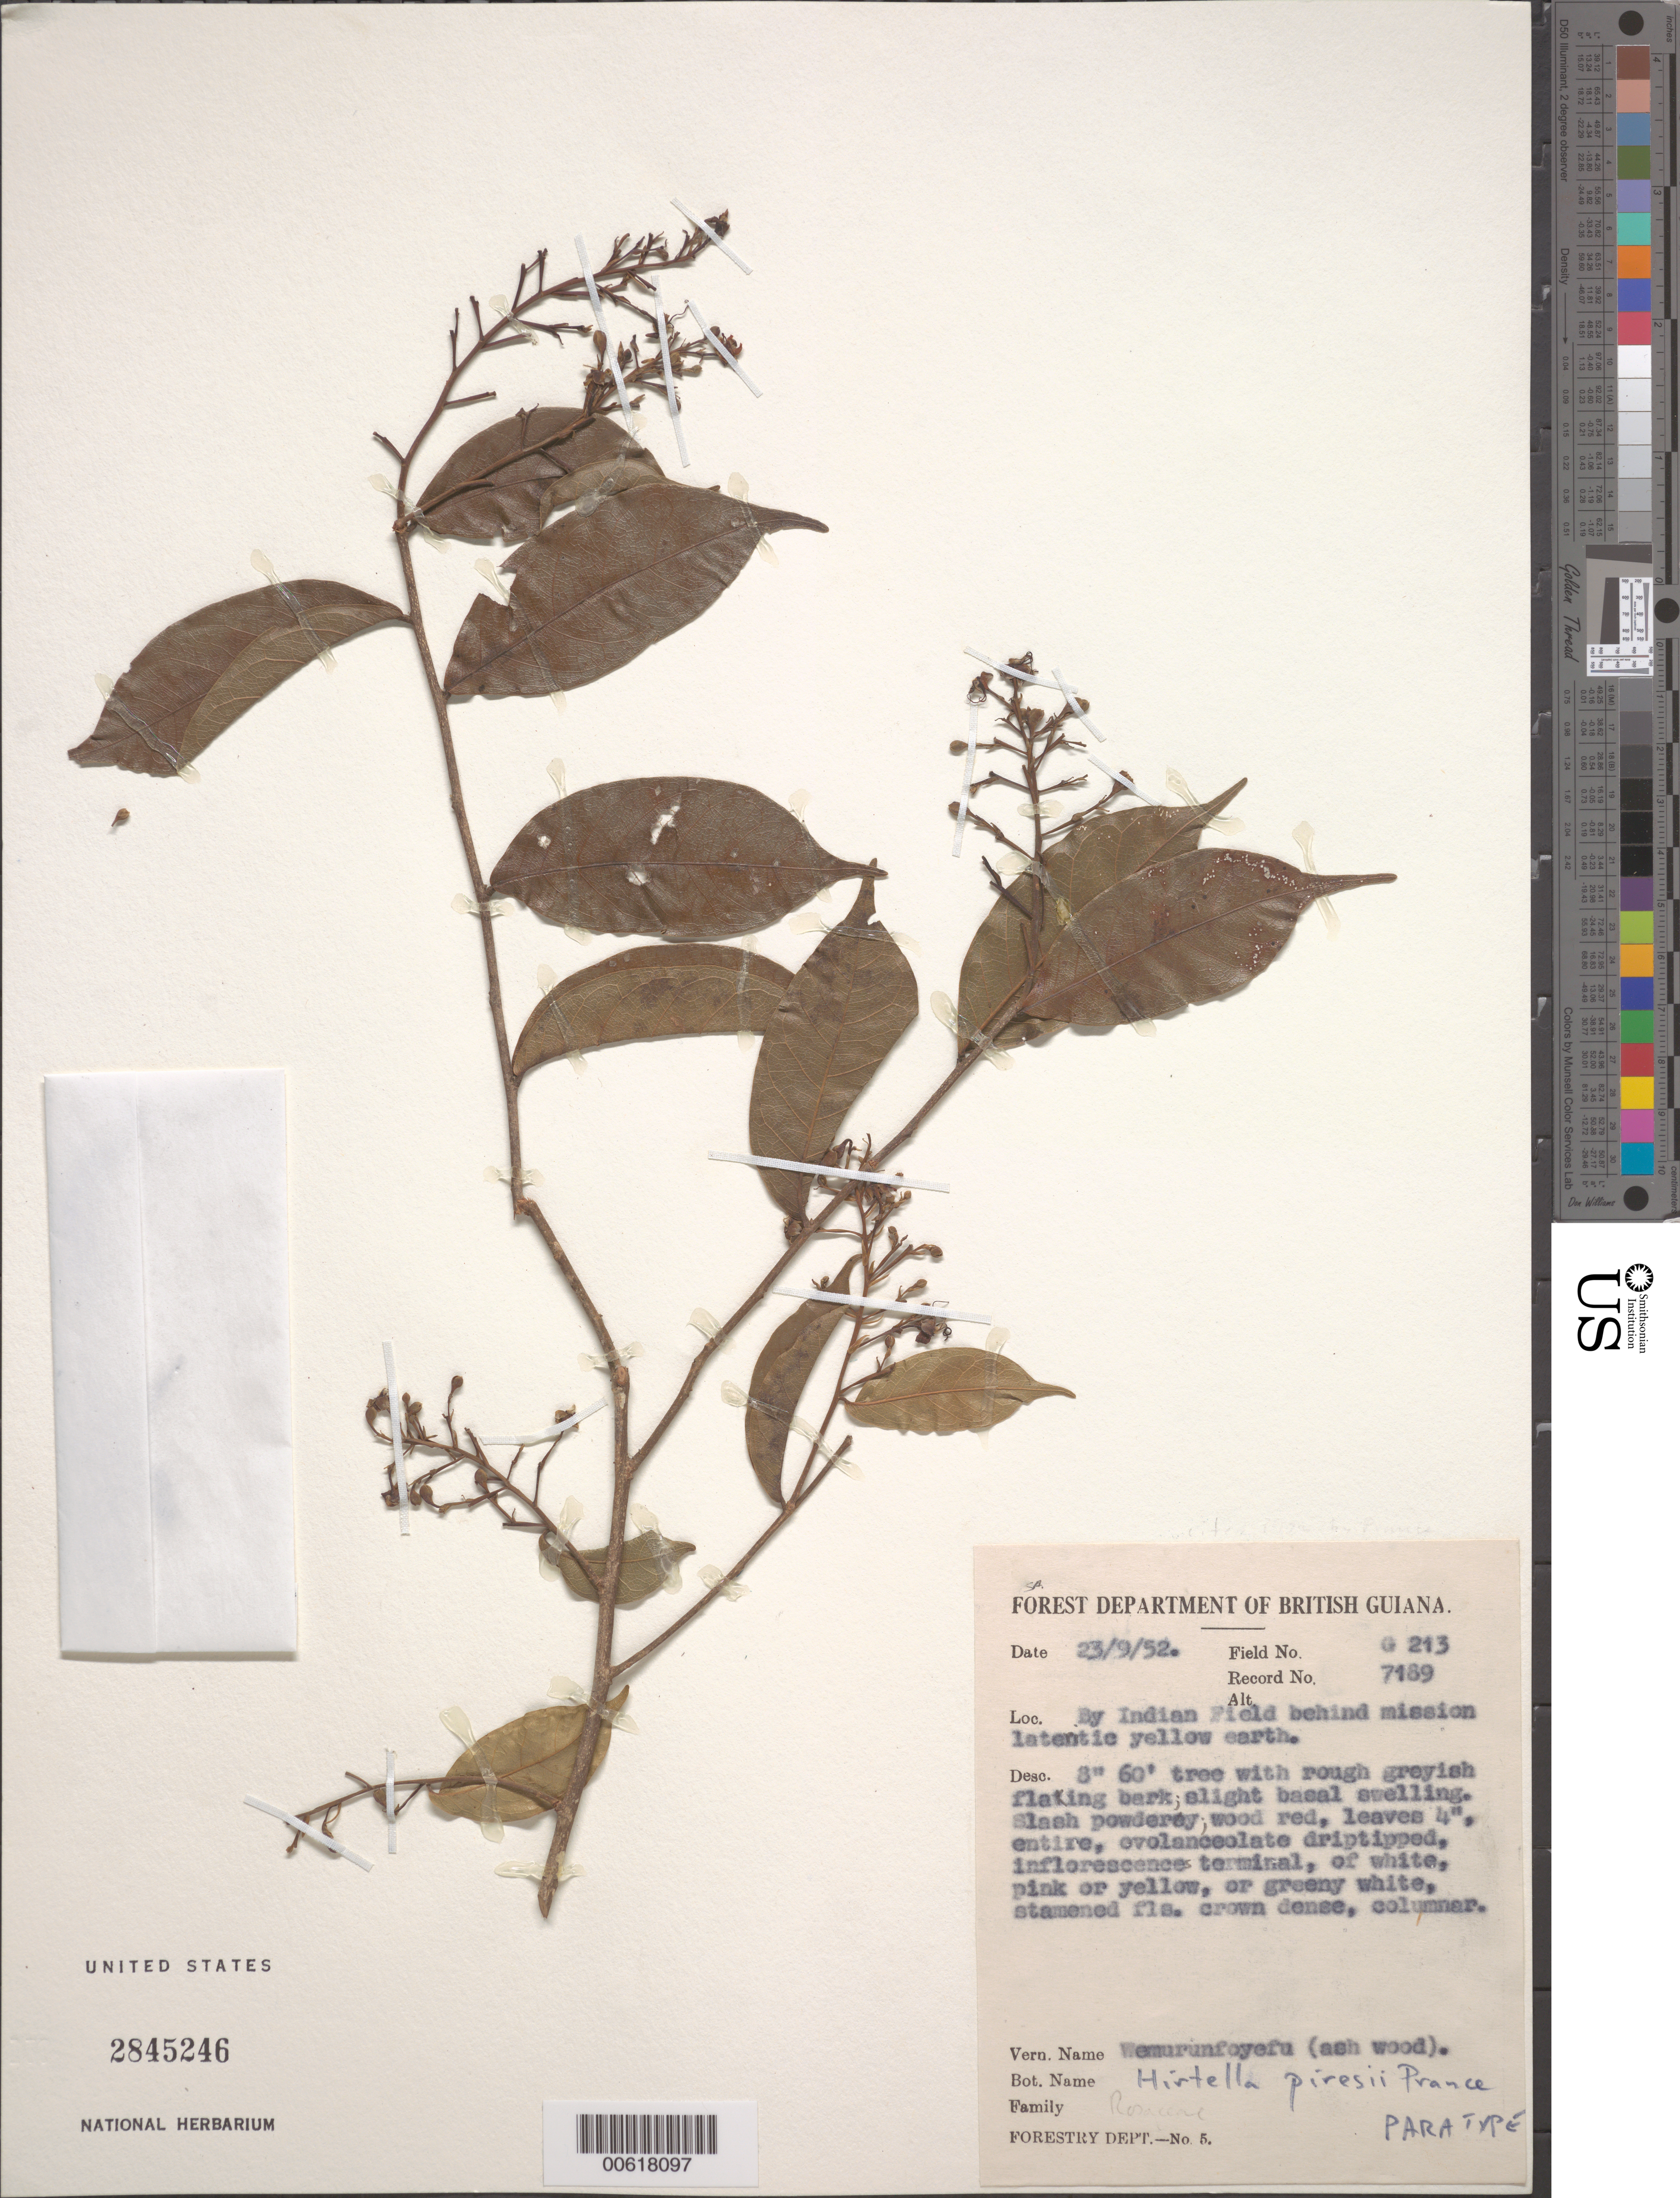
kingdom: Plantae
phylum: Tracheophyta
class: Magnoliopsida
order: Malpighiales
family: Chrysobalanaceae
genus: Hirtella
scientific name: Hirtella piresii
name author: Prance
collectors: Forest Dept. B. G. & British Guiana Forestry Dept.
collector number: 7189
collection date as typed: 23-Sep-52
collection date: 1952-09-23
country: Guyana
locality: Indian Field, behind mission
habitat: Lateritic yellow earth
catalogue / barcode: US 2845246